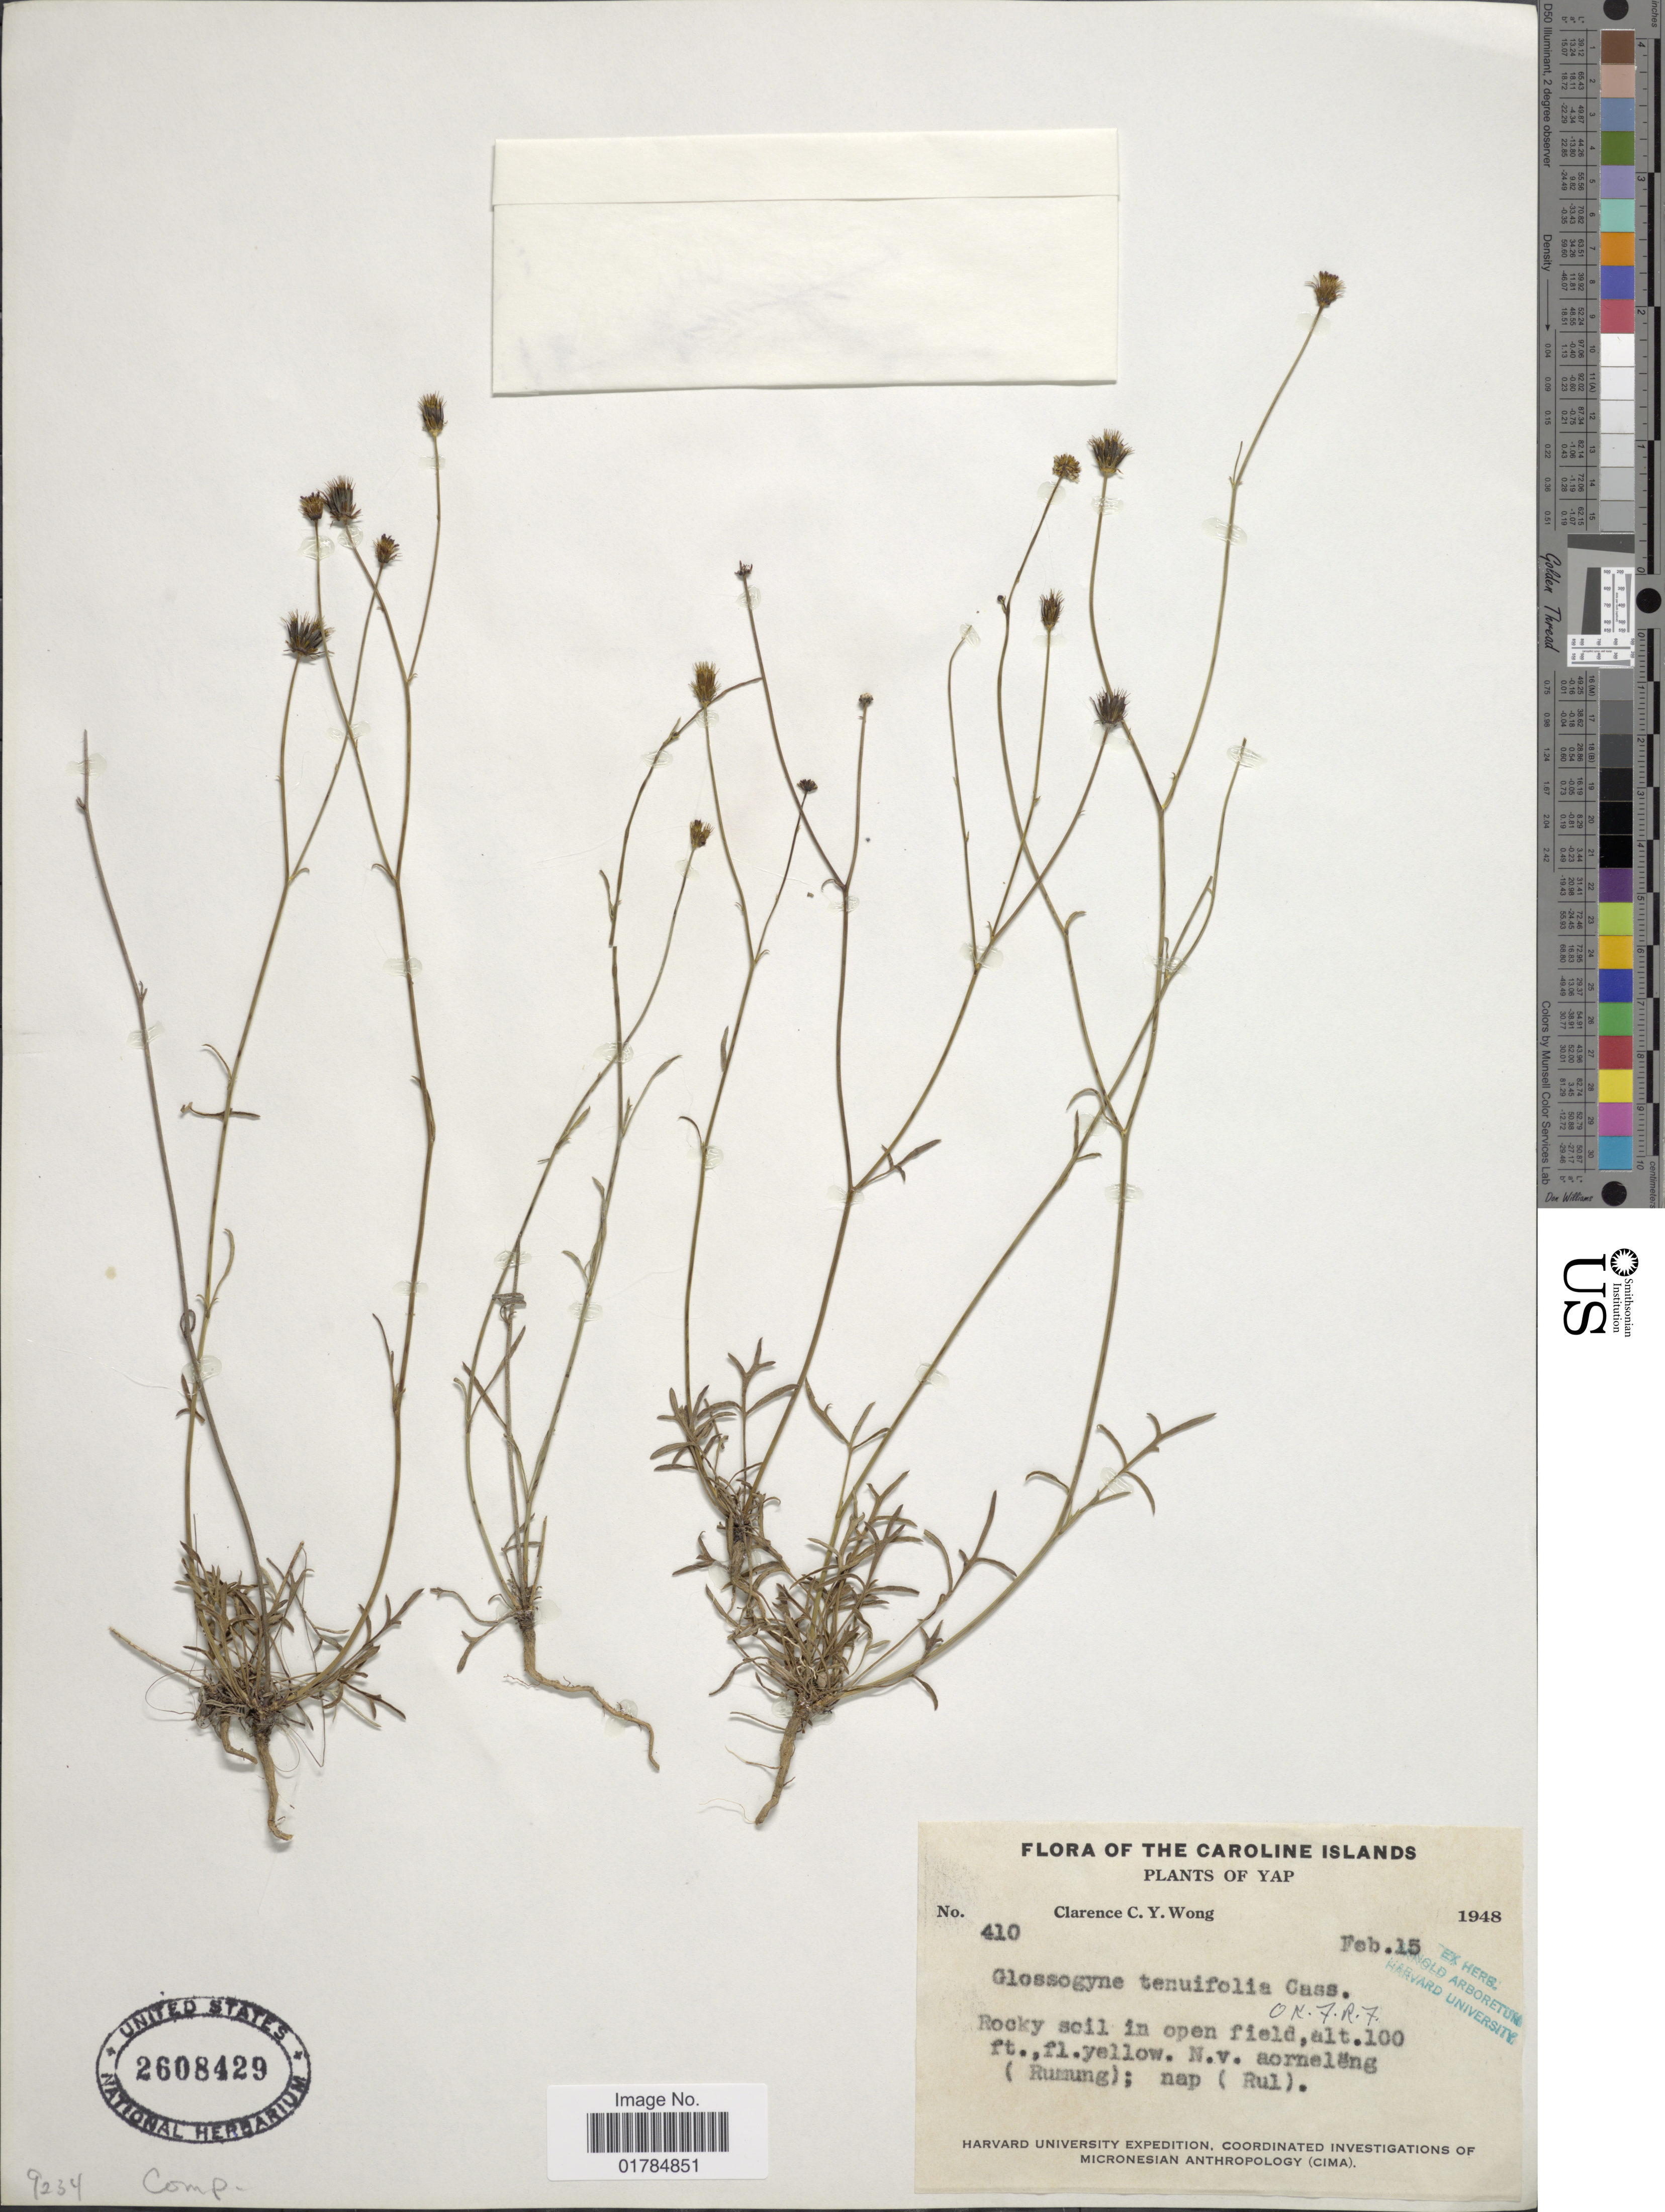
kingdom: Plantae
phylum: Tracheophyta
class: Magnoliopsida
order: Asterales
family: Asteraceae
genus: Glossogyne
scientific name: Glossogyne tenuifolia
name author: (Labill.)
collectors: C. Y. C. Wong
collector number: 410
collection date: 1948-02-15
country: Micronesia, Federated States of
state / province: Yap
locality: Caroline Islands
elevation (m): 30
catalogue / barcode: US 2608429